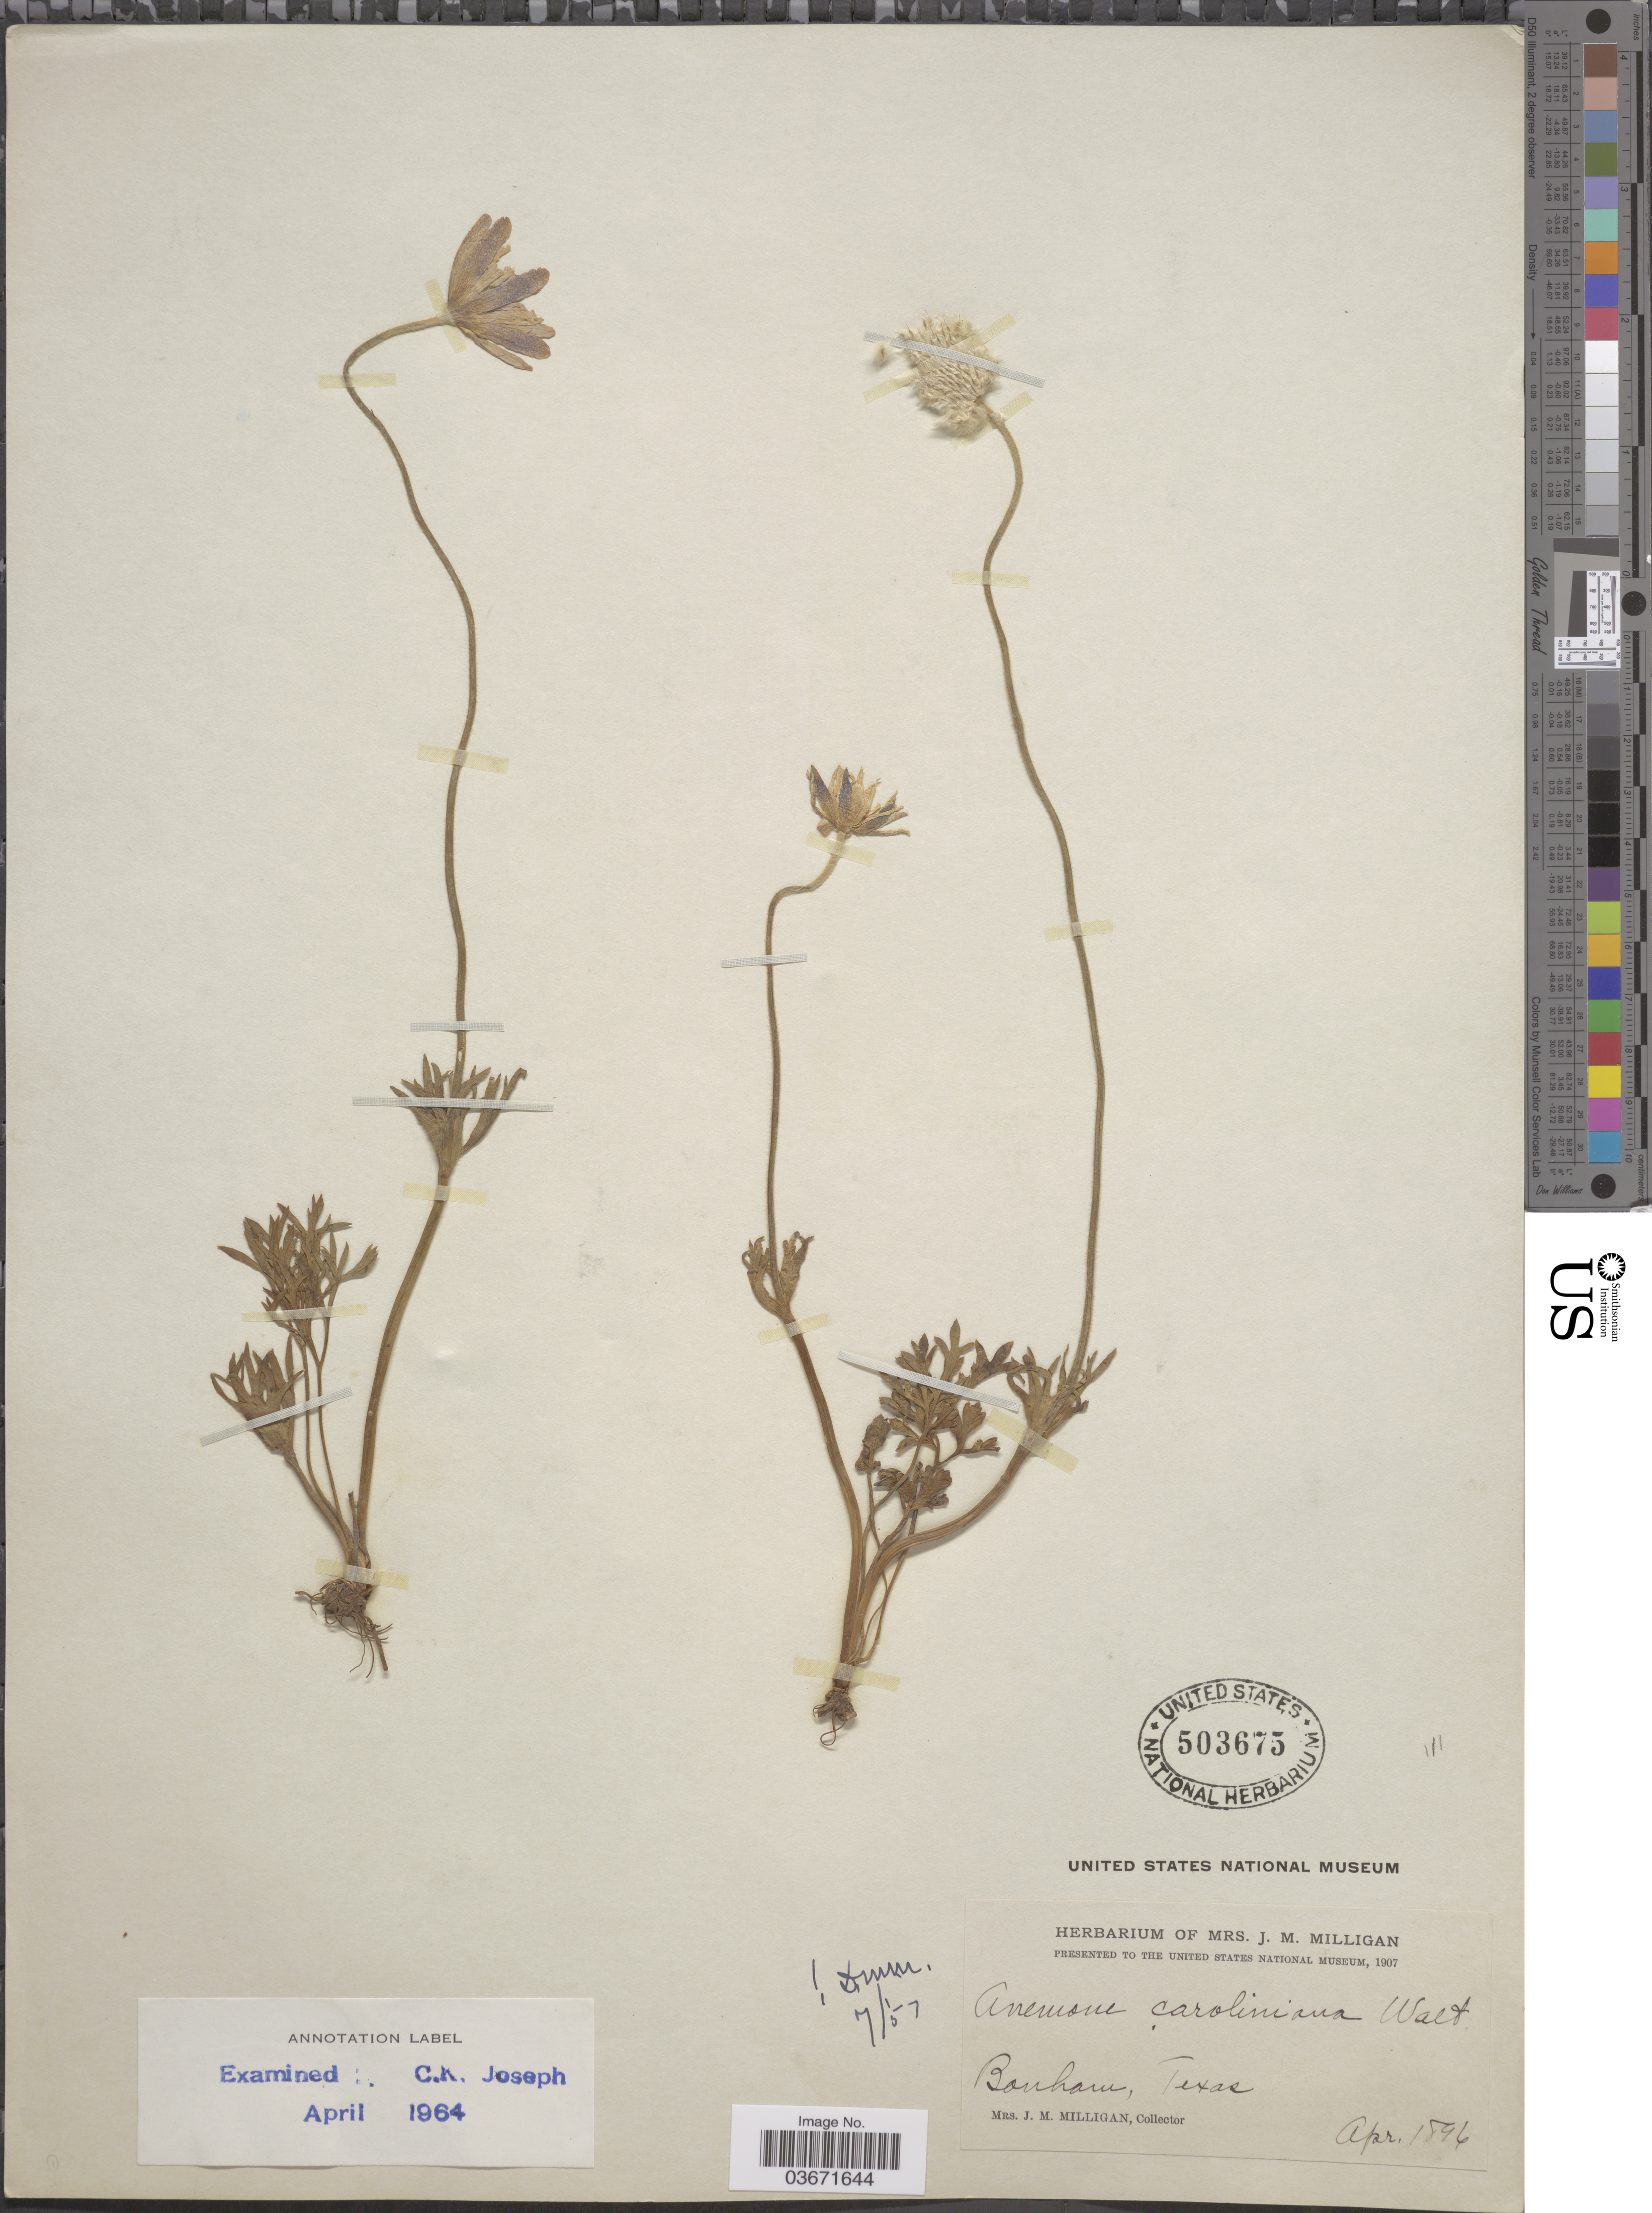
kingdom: Plantae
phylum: Tracheophyta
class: Magnoliopsida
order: Ranunculales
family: Ranunculaceae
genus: Anemone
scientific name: Anemone caroliniana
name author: Walter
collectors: J. Milligan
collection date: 1896-04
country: United States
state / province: Texas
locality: Bonham.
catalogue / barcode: US 503675